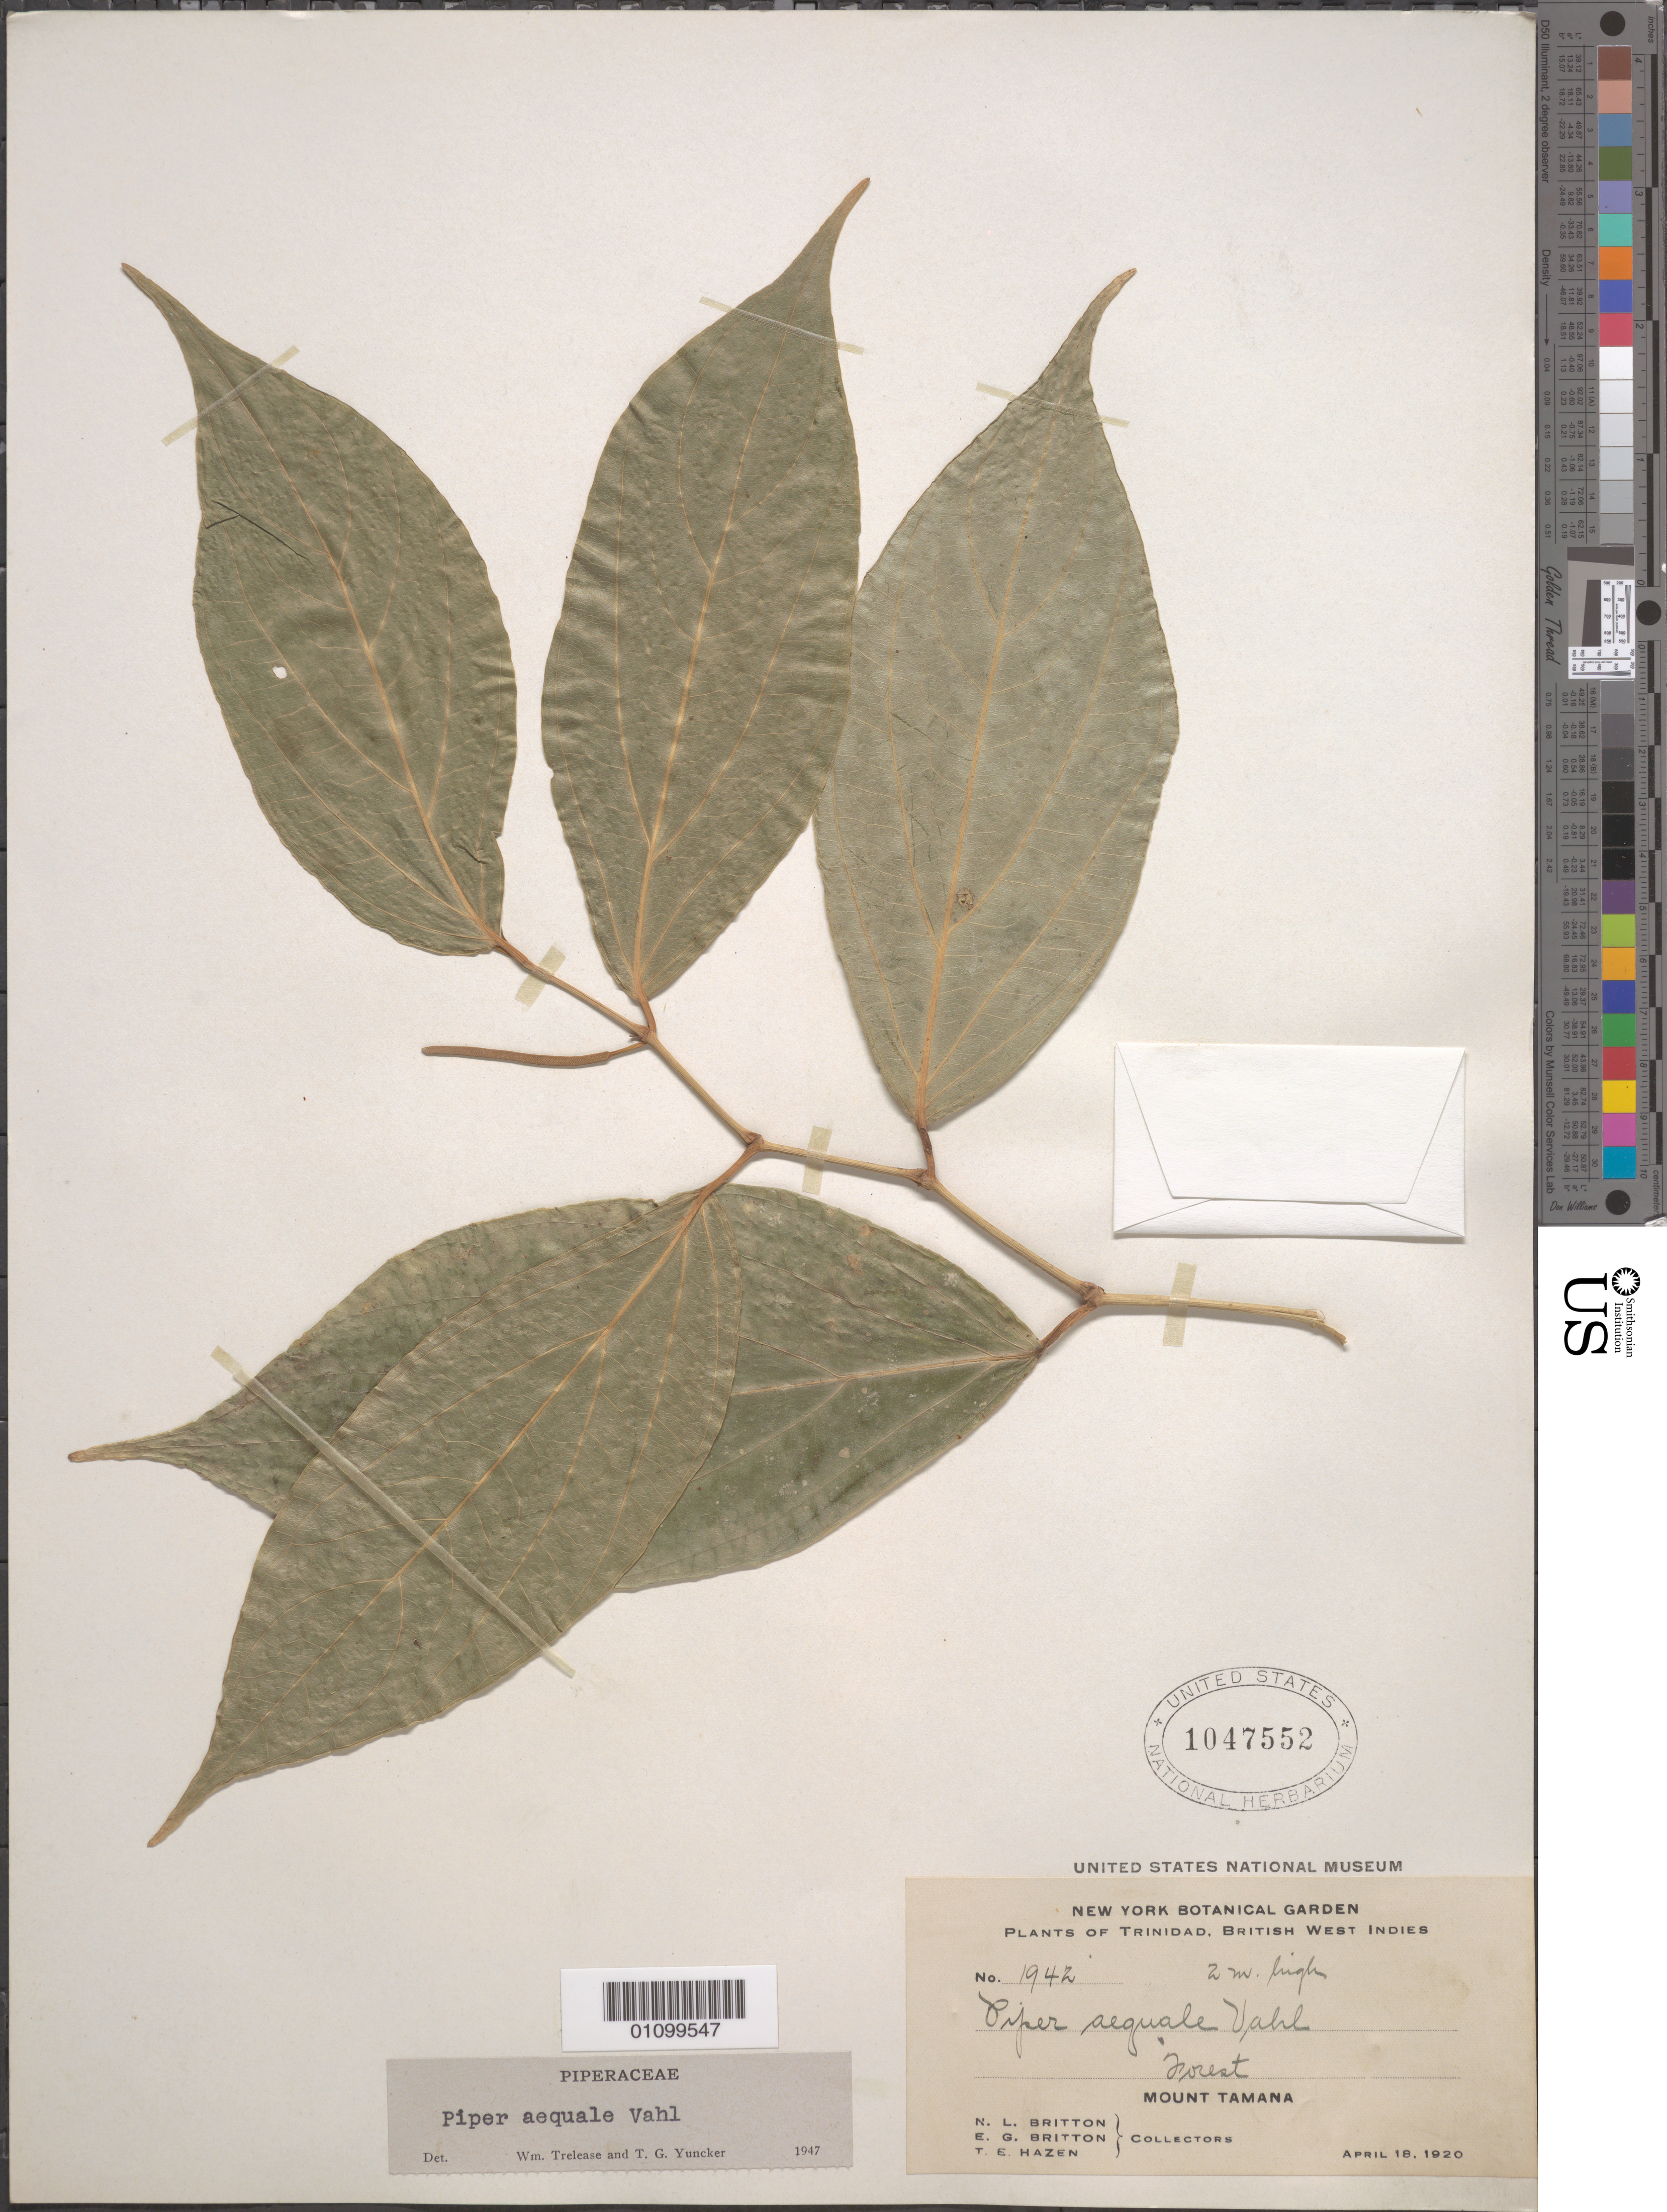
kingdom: Plantae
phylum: Tracheophyta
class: Magnoliopsida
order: Piperales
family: Piperaceae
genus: Piper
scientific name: Piper aequale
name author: Vahl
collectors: N. Britton, E. G. Britton & T. E. Hazen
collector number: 1942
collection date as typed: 18 Apr 1920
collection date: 1920-04-18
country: Trinidad and Tobago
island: Trinidad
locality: Forest, Mount Tamana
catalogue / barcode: US 1047552